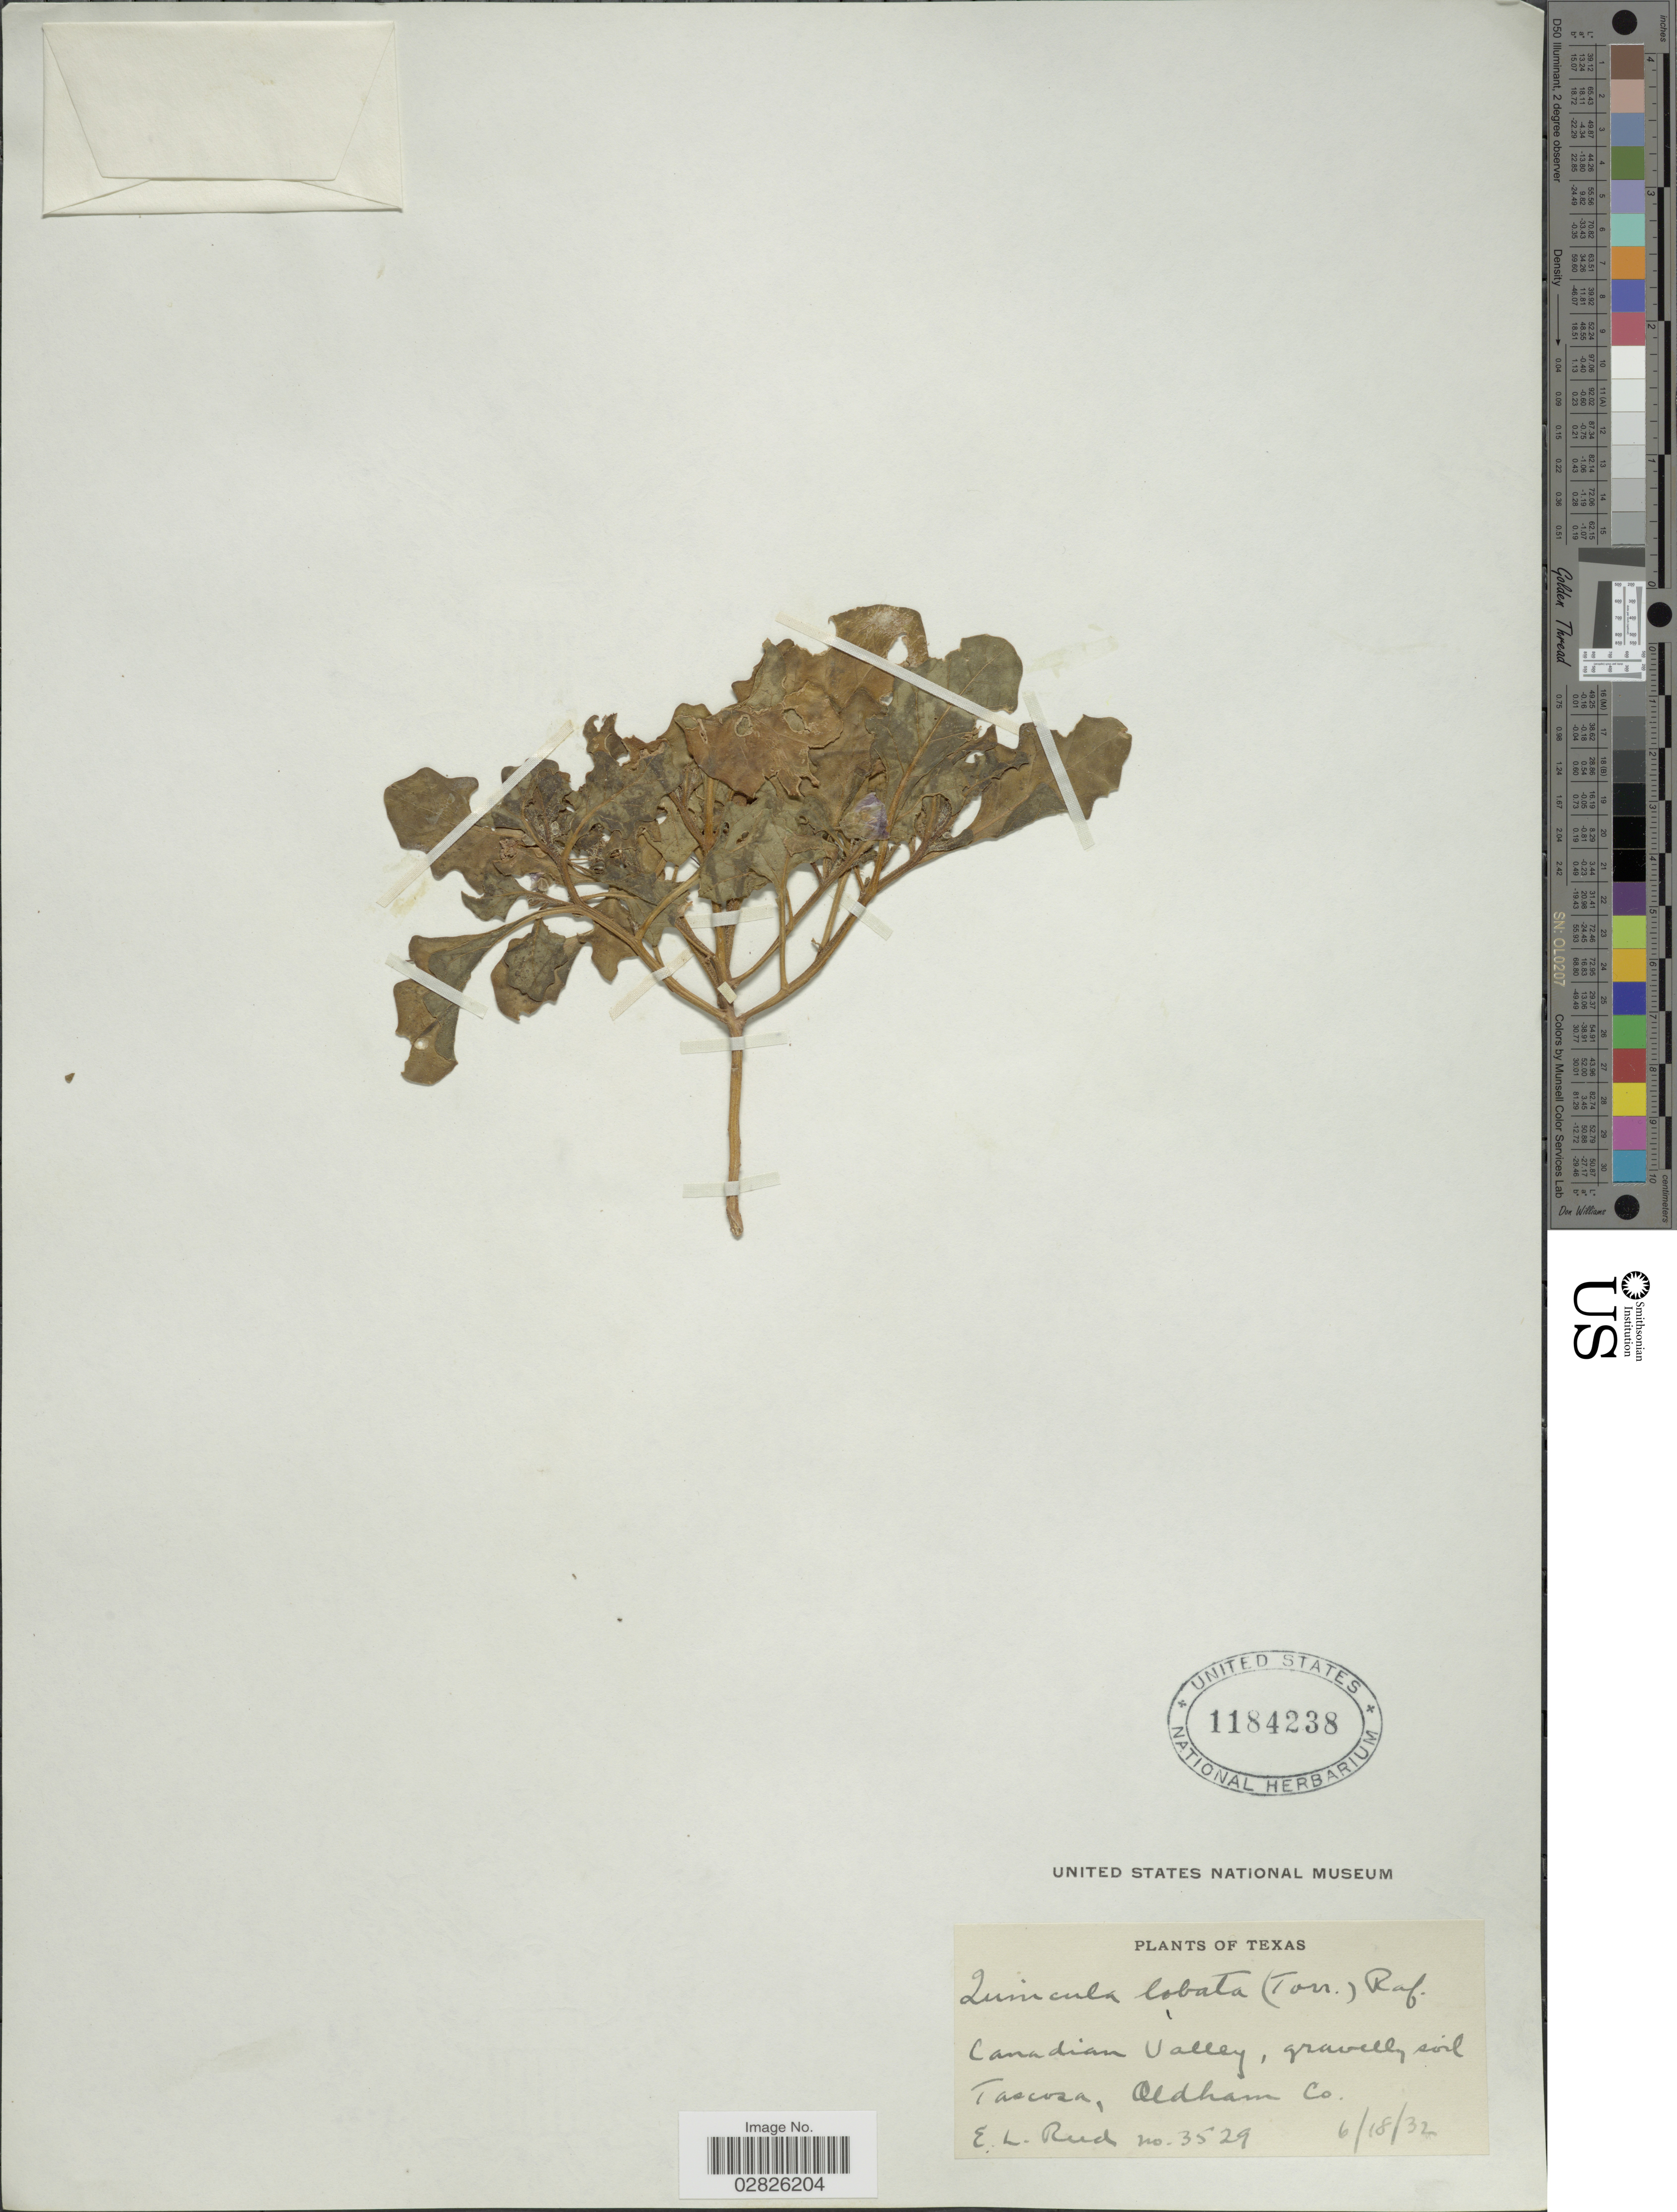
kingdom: Plantae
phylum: Tracheophyta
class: Magnoliopsida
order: Solanales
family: Solanaceae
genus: Quincula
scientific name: Quincula lobata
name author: (Torr.) Raf.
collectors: E. Reed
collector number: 3529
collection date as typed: Transcribed d/m/y: 18/6/32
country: United States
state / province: Texas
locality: Canadian Valley, gravelly soil Tascosa, Oldham Co.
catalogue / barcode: US 1184238